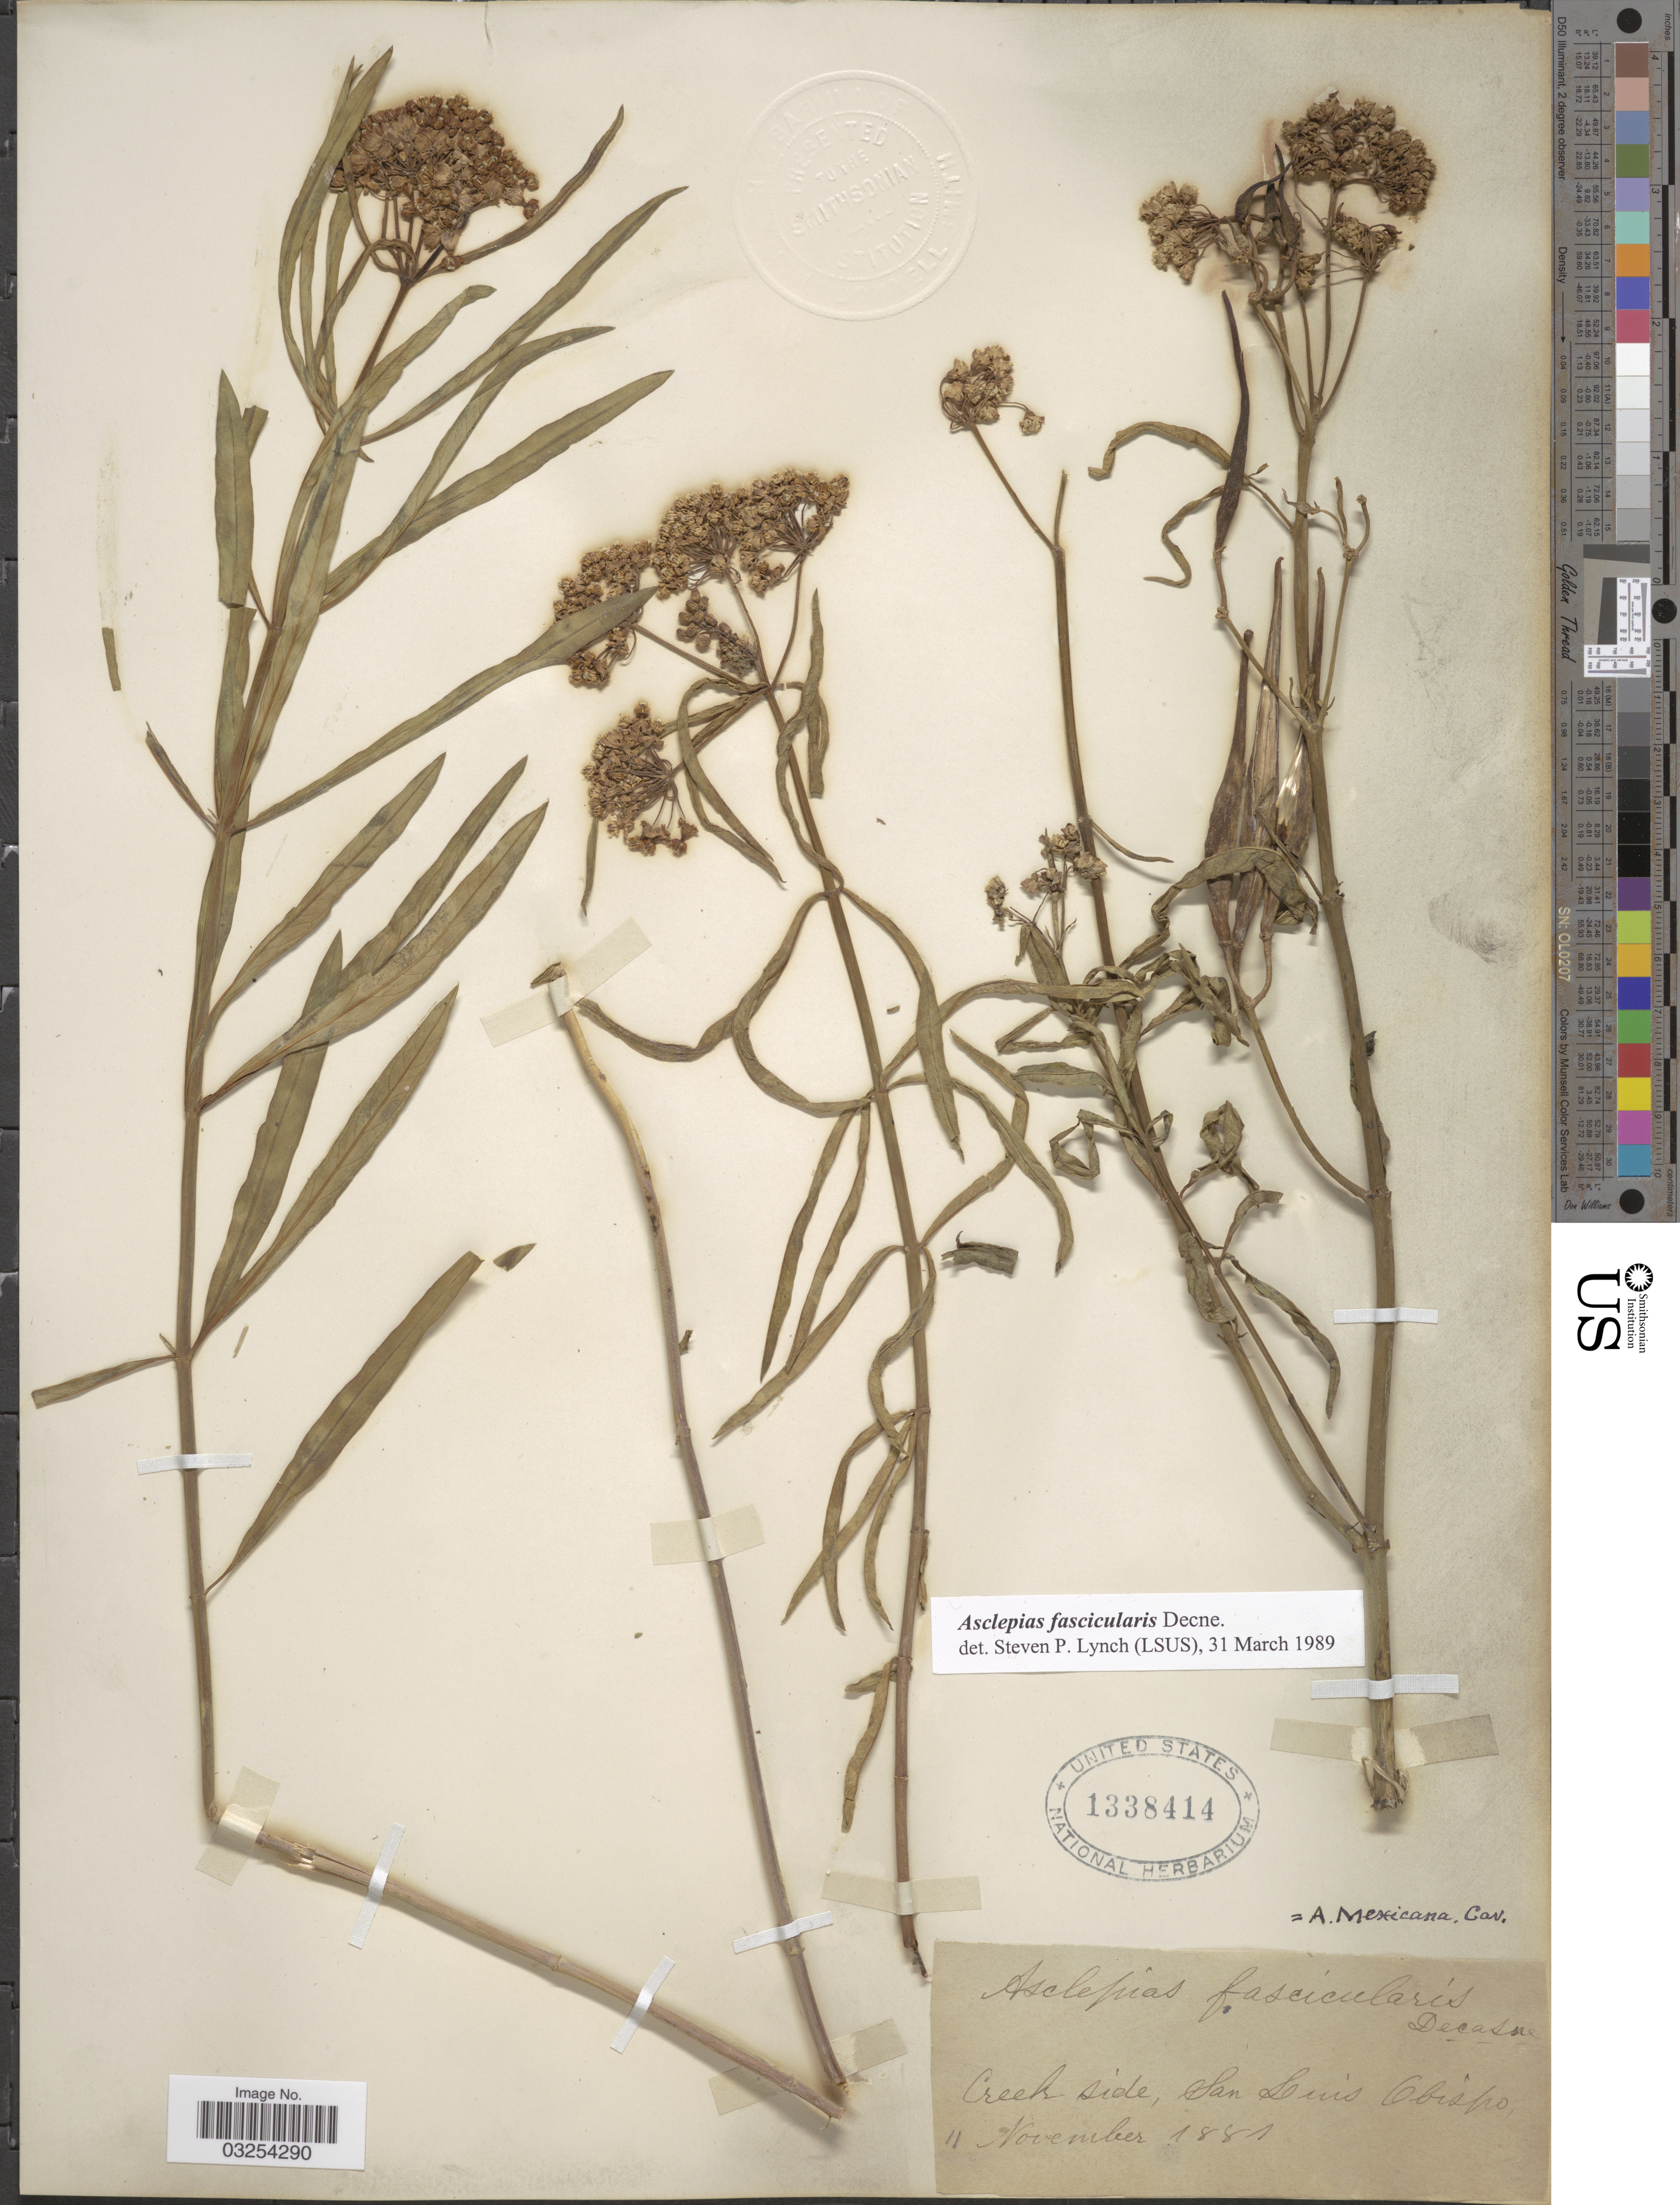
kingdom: Plantae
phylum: Tracheophyta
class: Magnoliopsida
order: Gentianales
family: Apocynaceae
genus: Asclepias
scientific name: Asclepias fascicularis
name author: Decne.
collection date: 1881-11-11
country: United States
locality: Creek side, San Luis Obispo.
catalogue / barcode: US 1338414